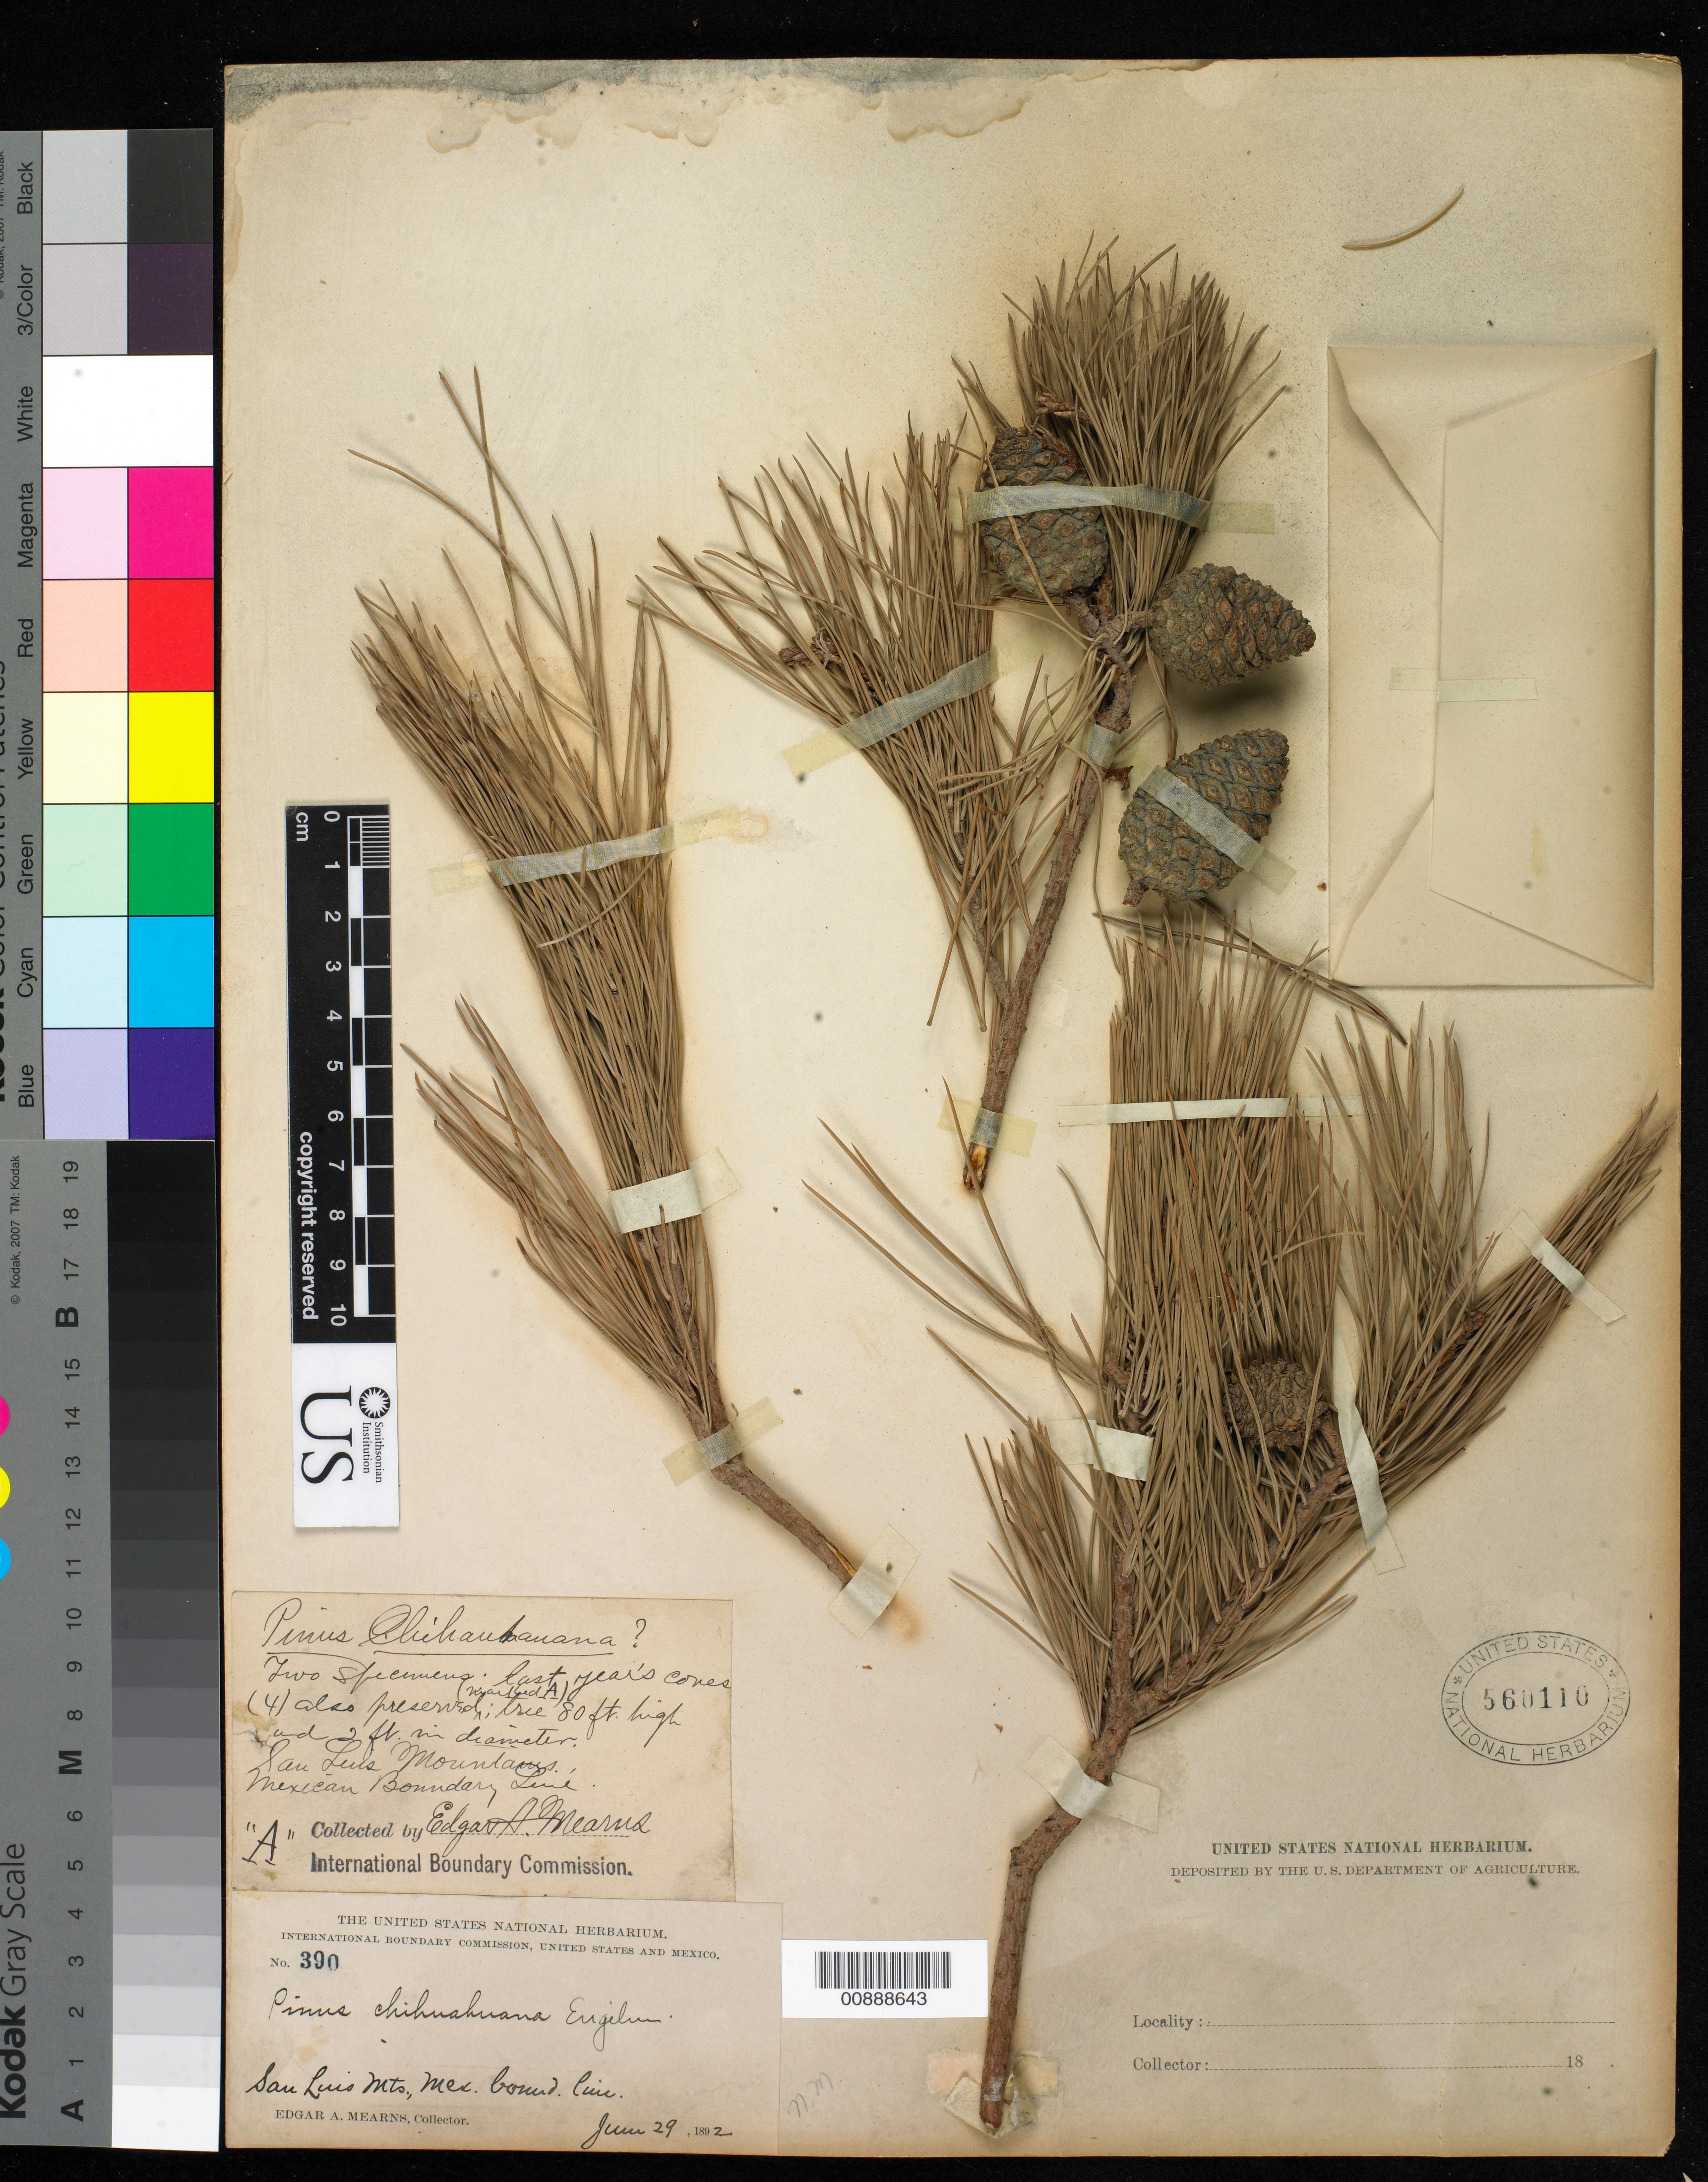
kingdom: Plantae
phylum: Tracheophyta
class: Pinopsida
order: Pinales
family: Pinaceae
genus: Pinus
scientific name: Pinus leiophylla var. chihuahuana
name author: (Engelm.) Shaw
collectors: E. A. Mearns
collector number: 390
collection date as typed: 29 Jun 1892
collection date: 1892-06-29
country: United States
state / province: New Mexico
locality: San Luis Mountains, Mexican Boundary Line.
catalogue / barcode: US 560110